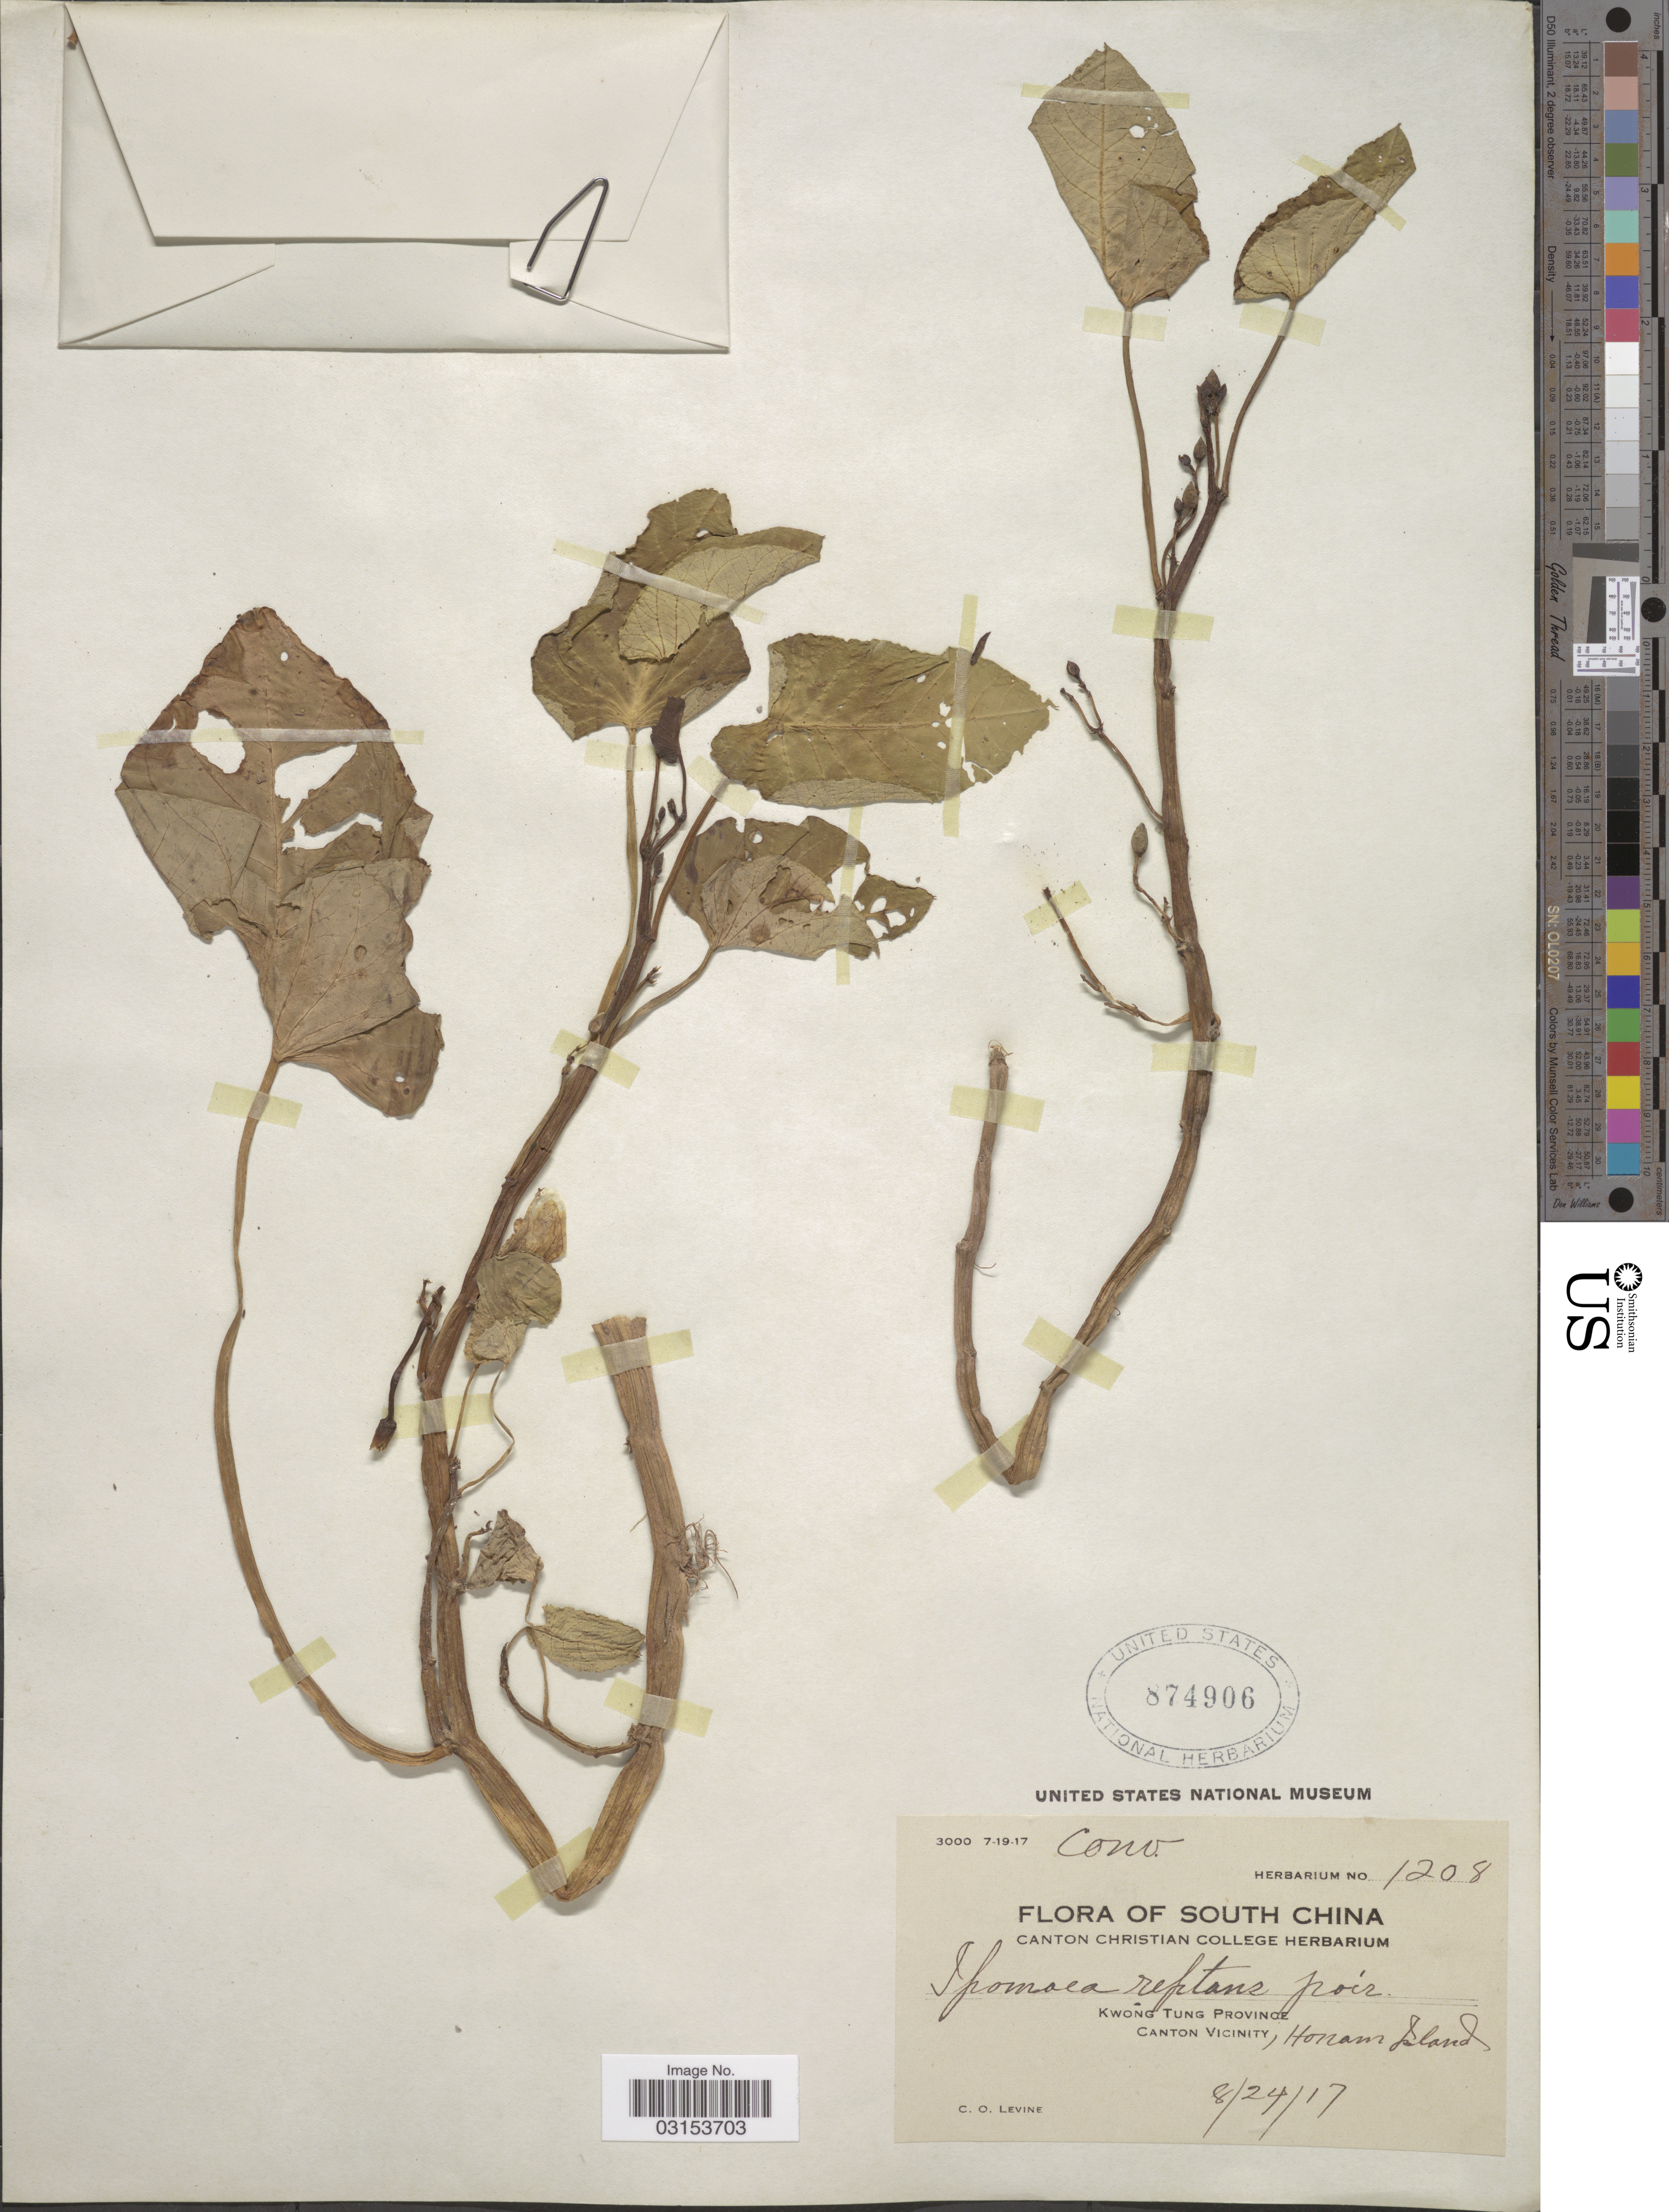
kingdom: Plantae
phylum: Tracheophyta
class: Magnoliopsida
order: Solanales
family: Convolvulaceae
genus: Ipomoea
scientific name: Ipomoea aquatica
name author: Forssk.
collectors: C. O. Levine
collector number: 1208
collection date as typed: Transcribed d/m/y: 24/8/17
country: China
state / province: Guangdong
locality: Kwong Tung Province Canton Vicinity, Honam Island.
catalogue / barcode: US 874906